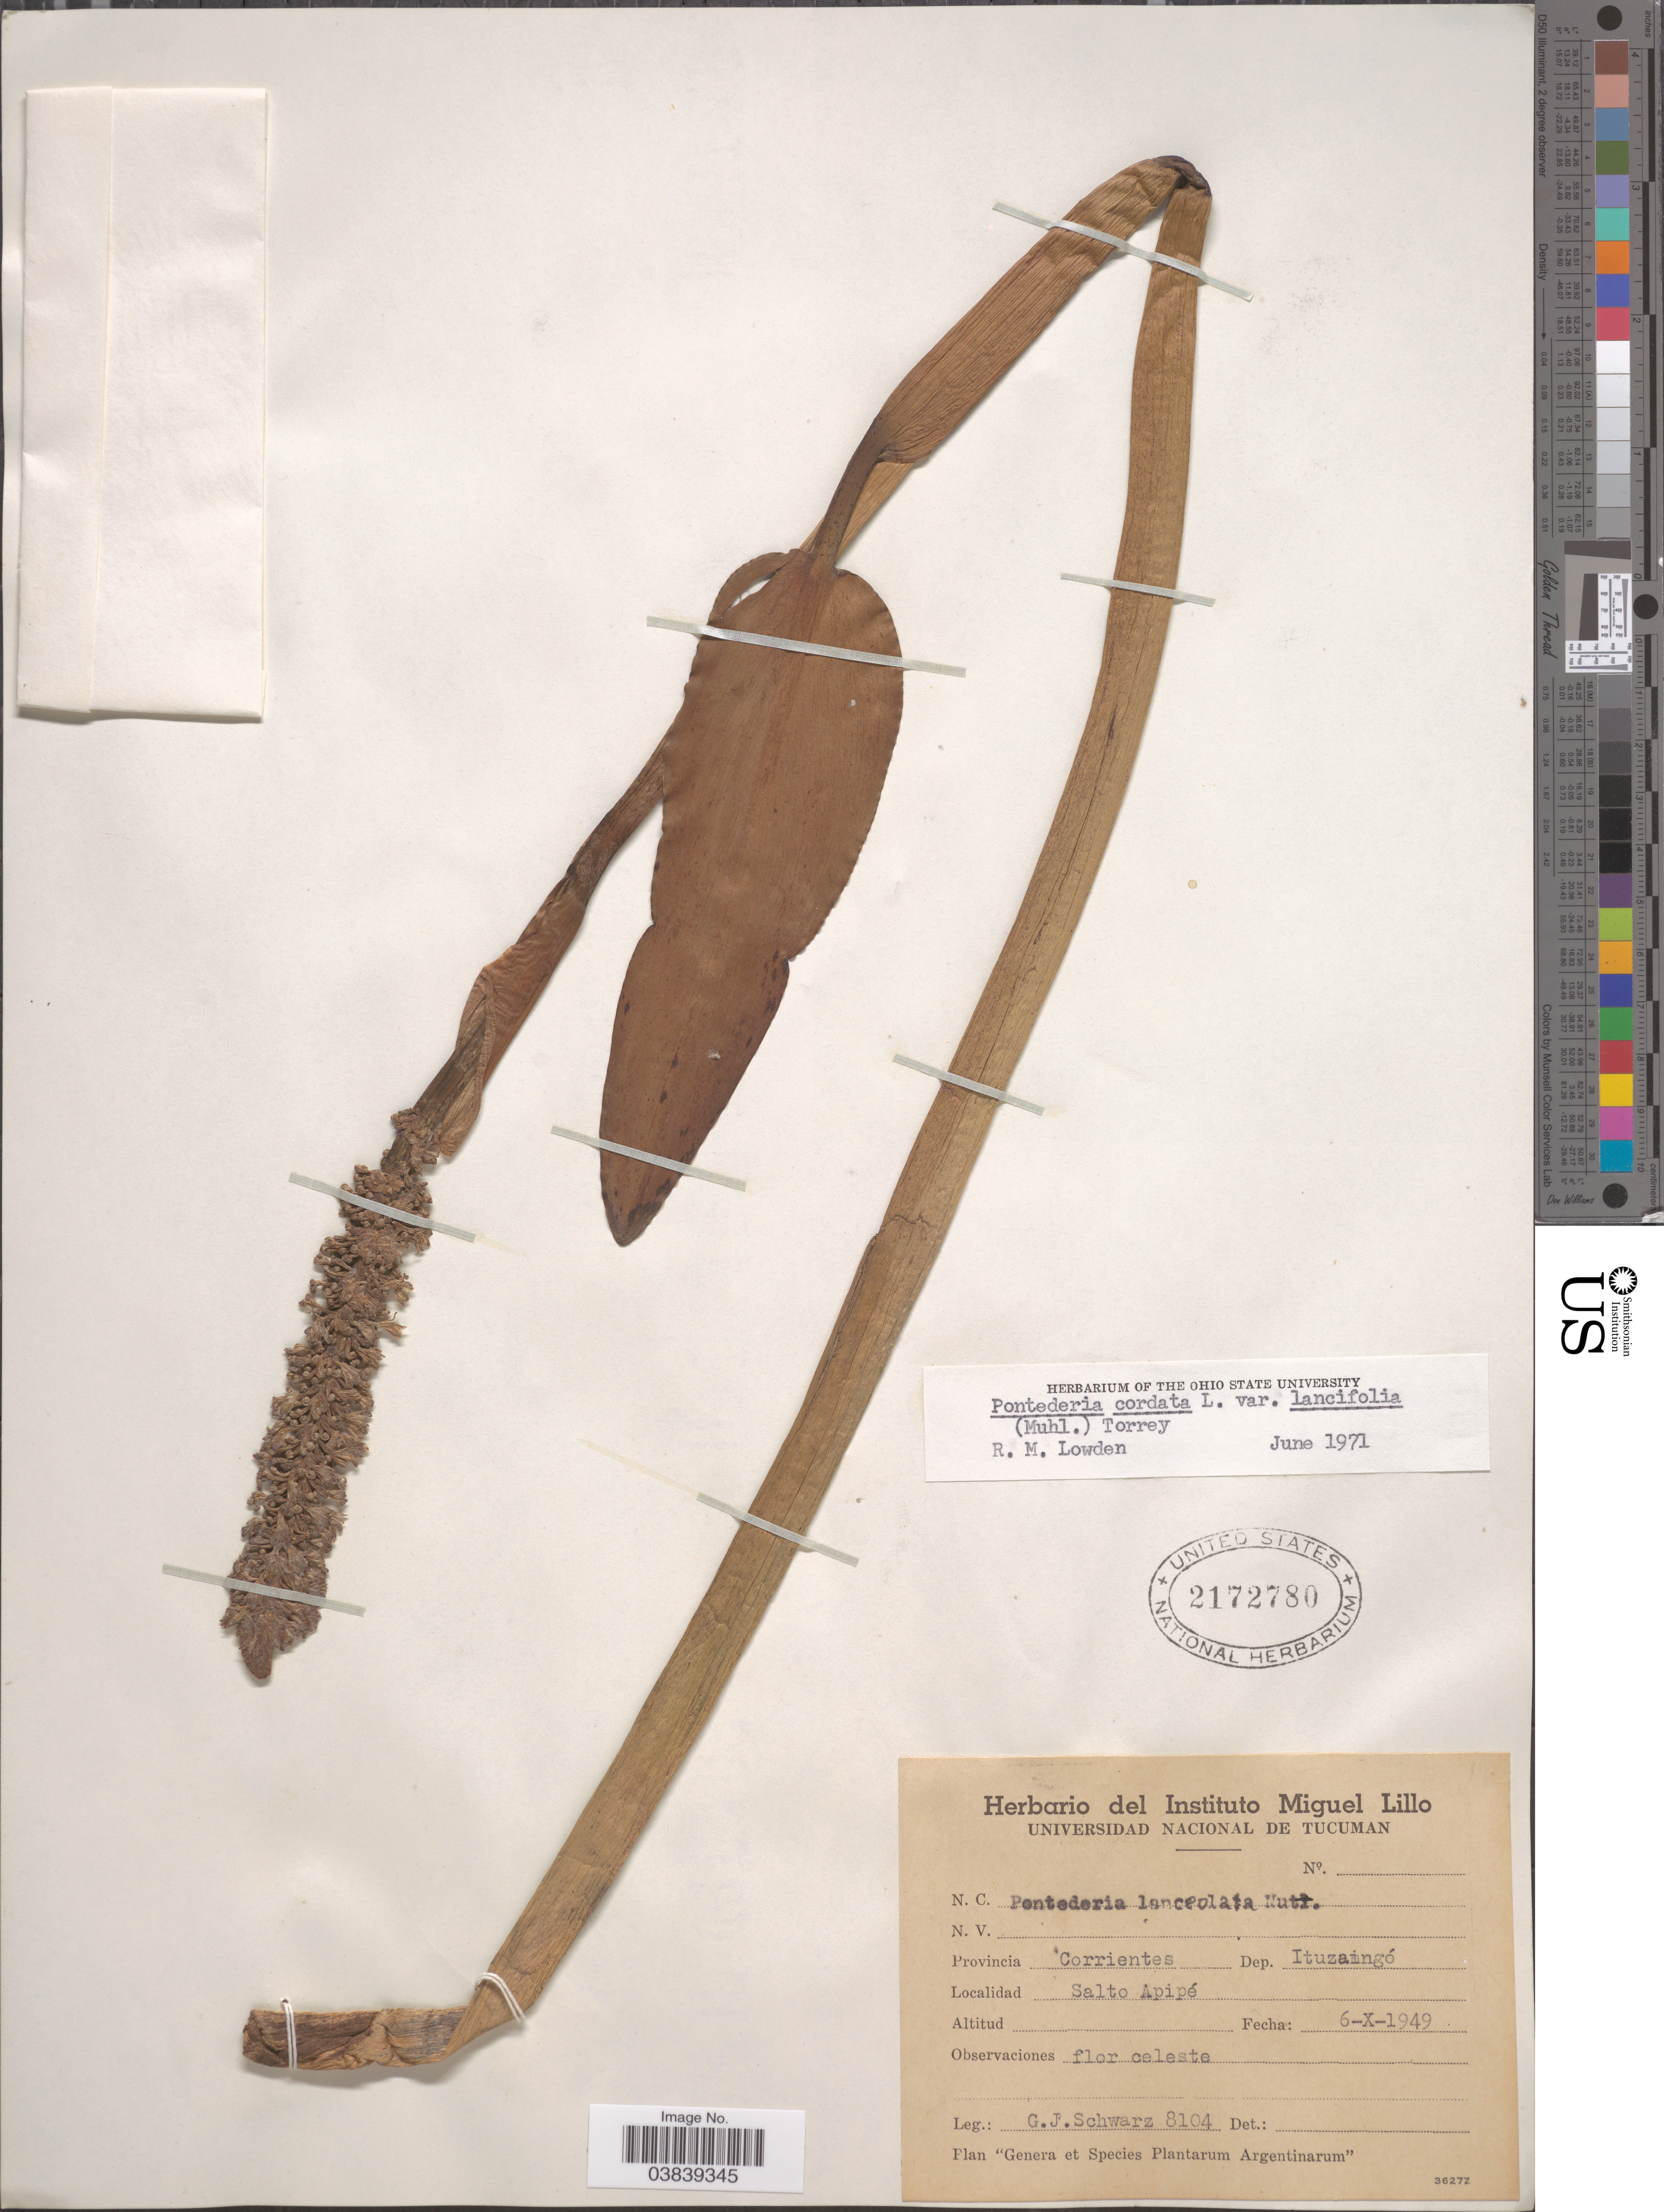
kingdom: Plantae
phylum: Tracheophyta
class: Liliopsida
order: Commelinales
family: Pontederiaceae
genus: Pontederia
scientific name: Pontederia cordata var. lancifolia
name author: (Muhl.) Morong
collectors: G. J. Schwarz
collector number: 8104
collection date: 1949-10-06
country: Argentina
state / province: Corrientes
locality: Dep. Ituzaingó. Salto Apipé.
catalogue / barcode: US 2172780